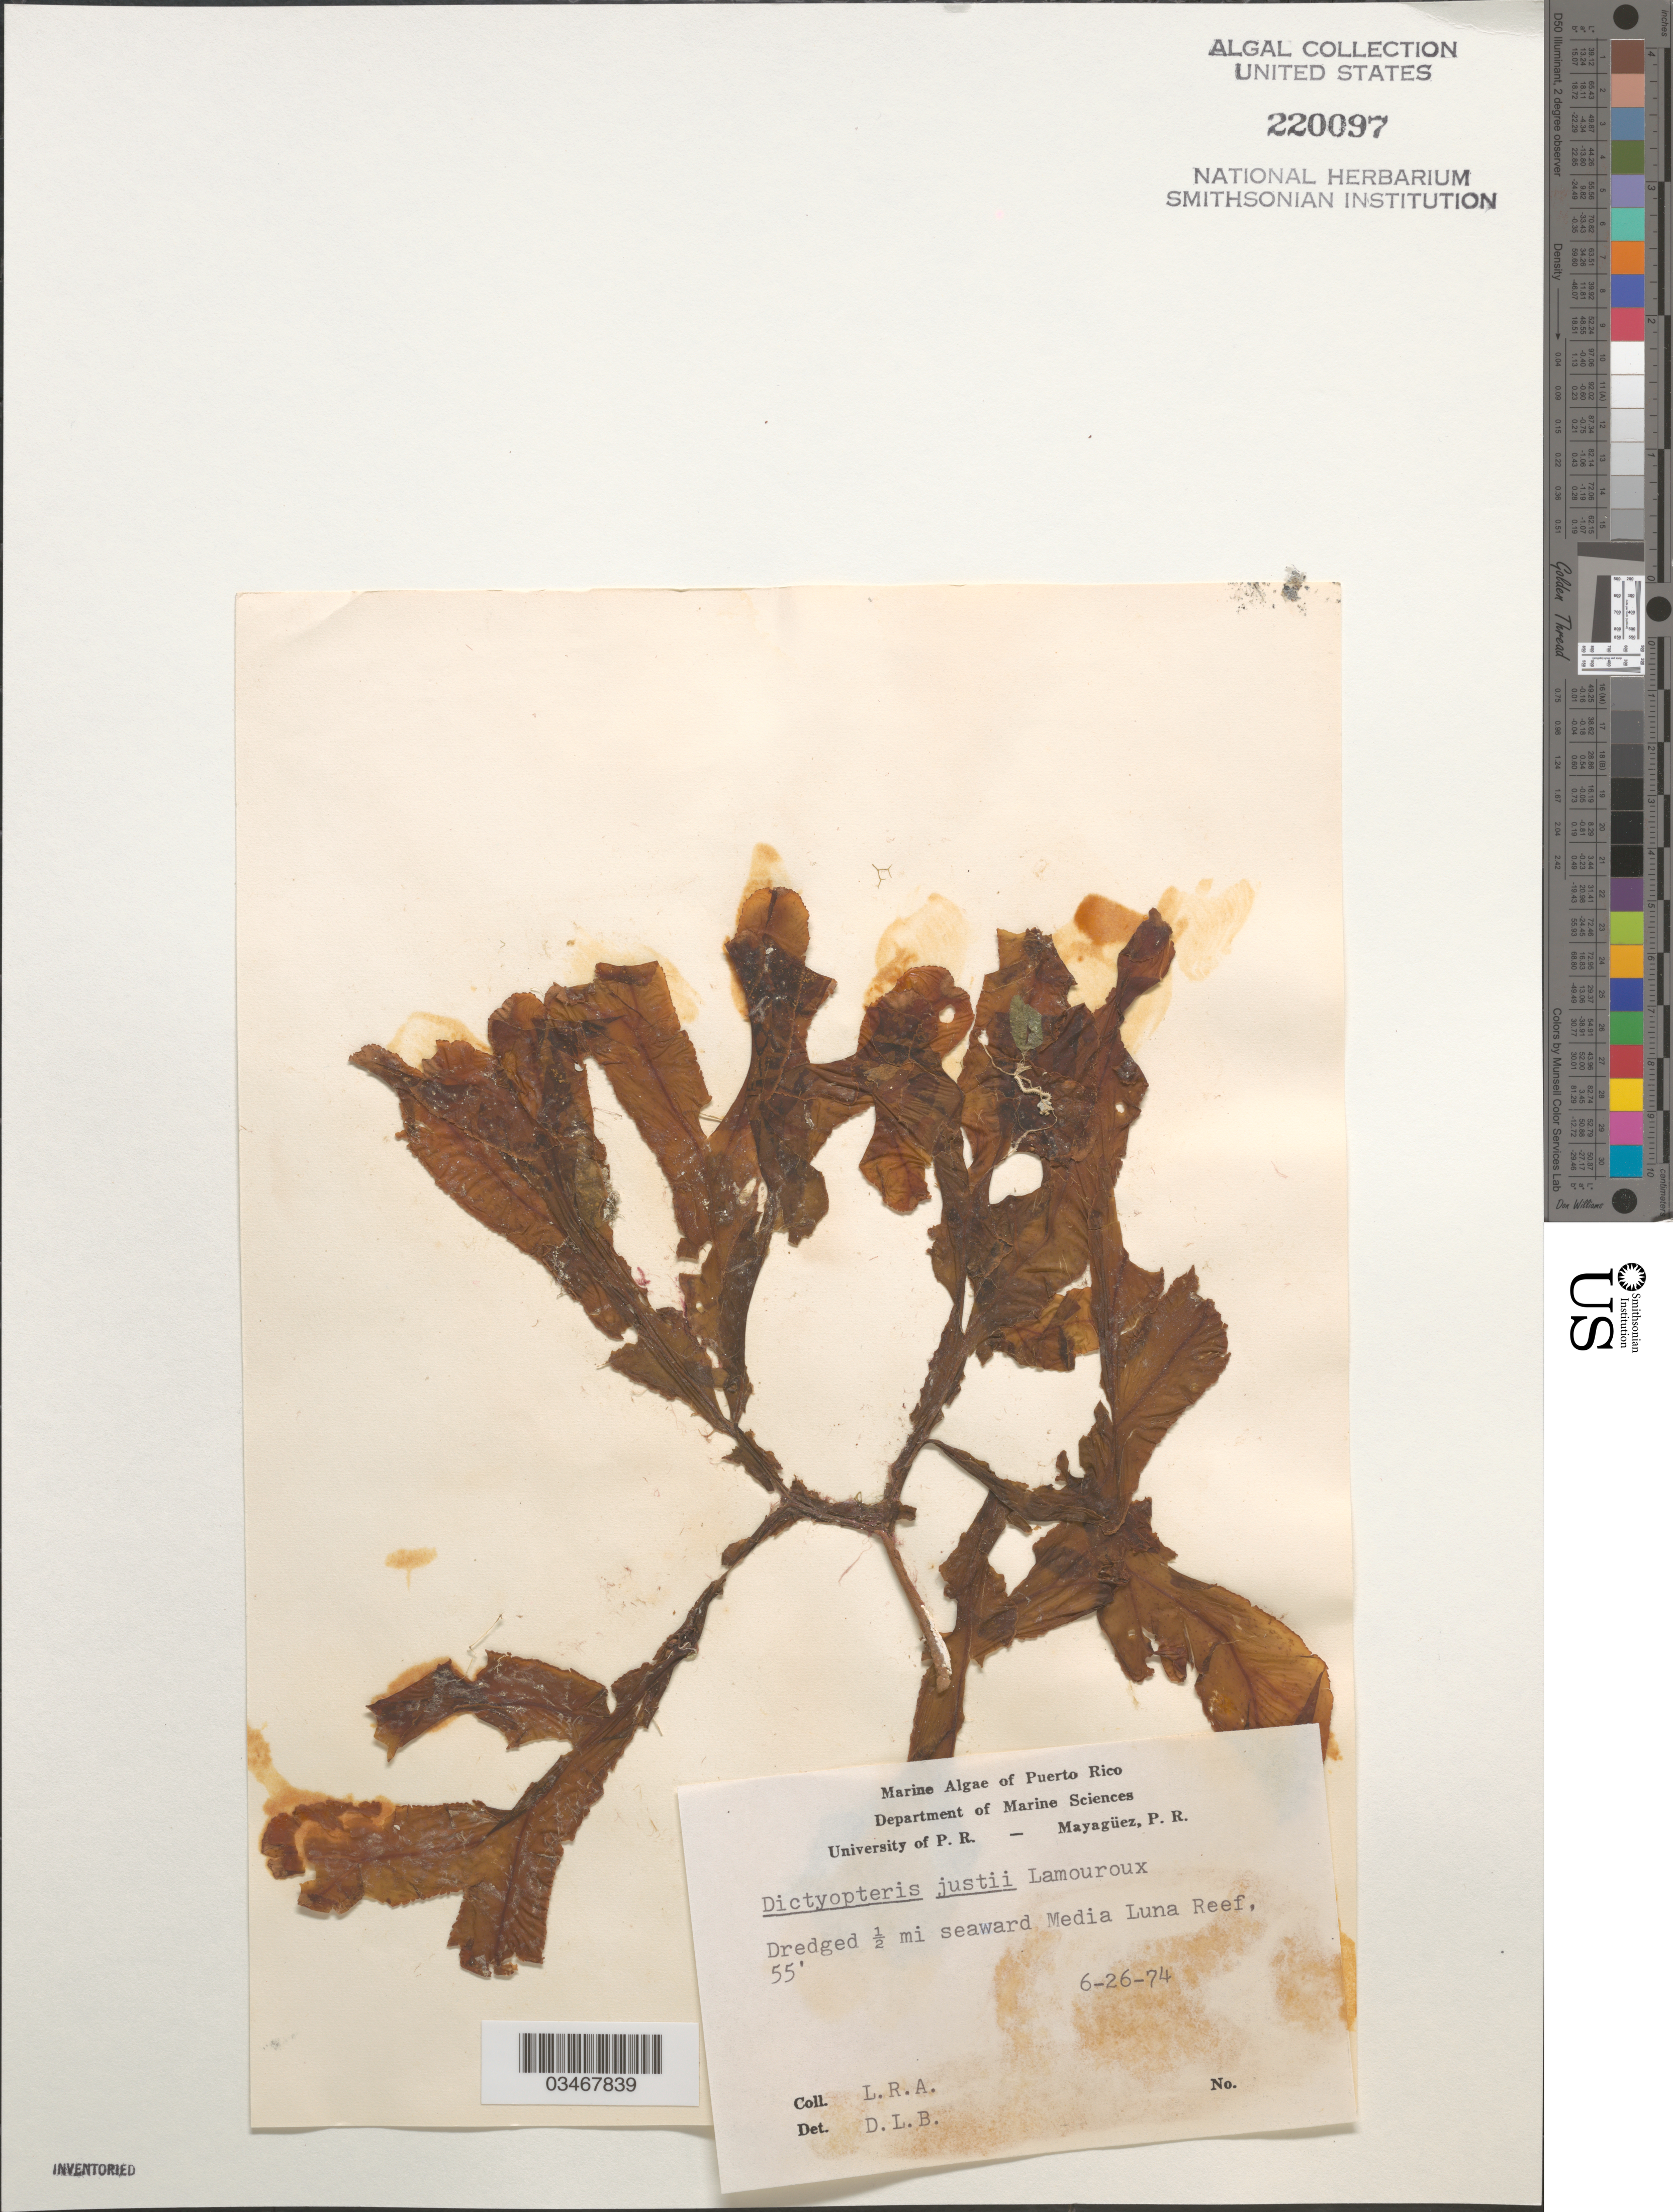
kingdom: Chromista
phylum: Ochrophyta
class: Phaeophyceae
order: Dictyotales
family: Dictyotaceae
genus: Dictyopteris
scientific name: Dictyopteris justii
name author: J.V.Lamouroux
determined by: Ballantine, D. L.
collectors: L. Almodovar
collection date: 1974-06-26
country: Puerto Rico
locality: Dredged 1/2 mi seaward Media Luna Reef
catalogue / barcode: US 220097